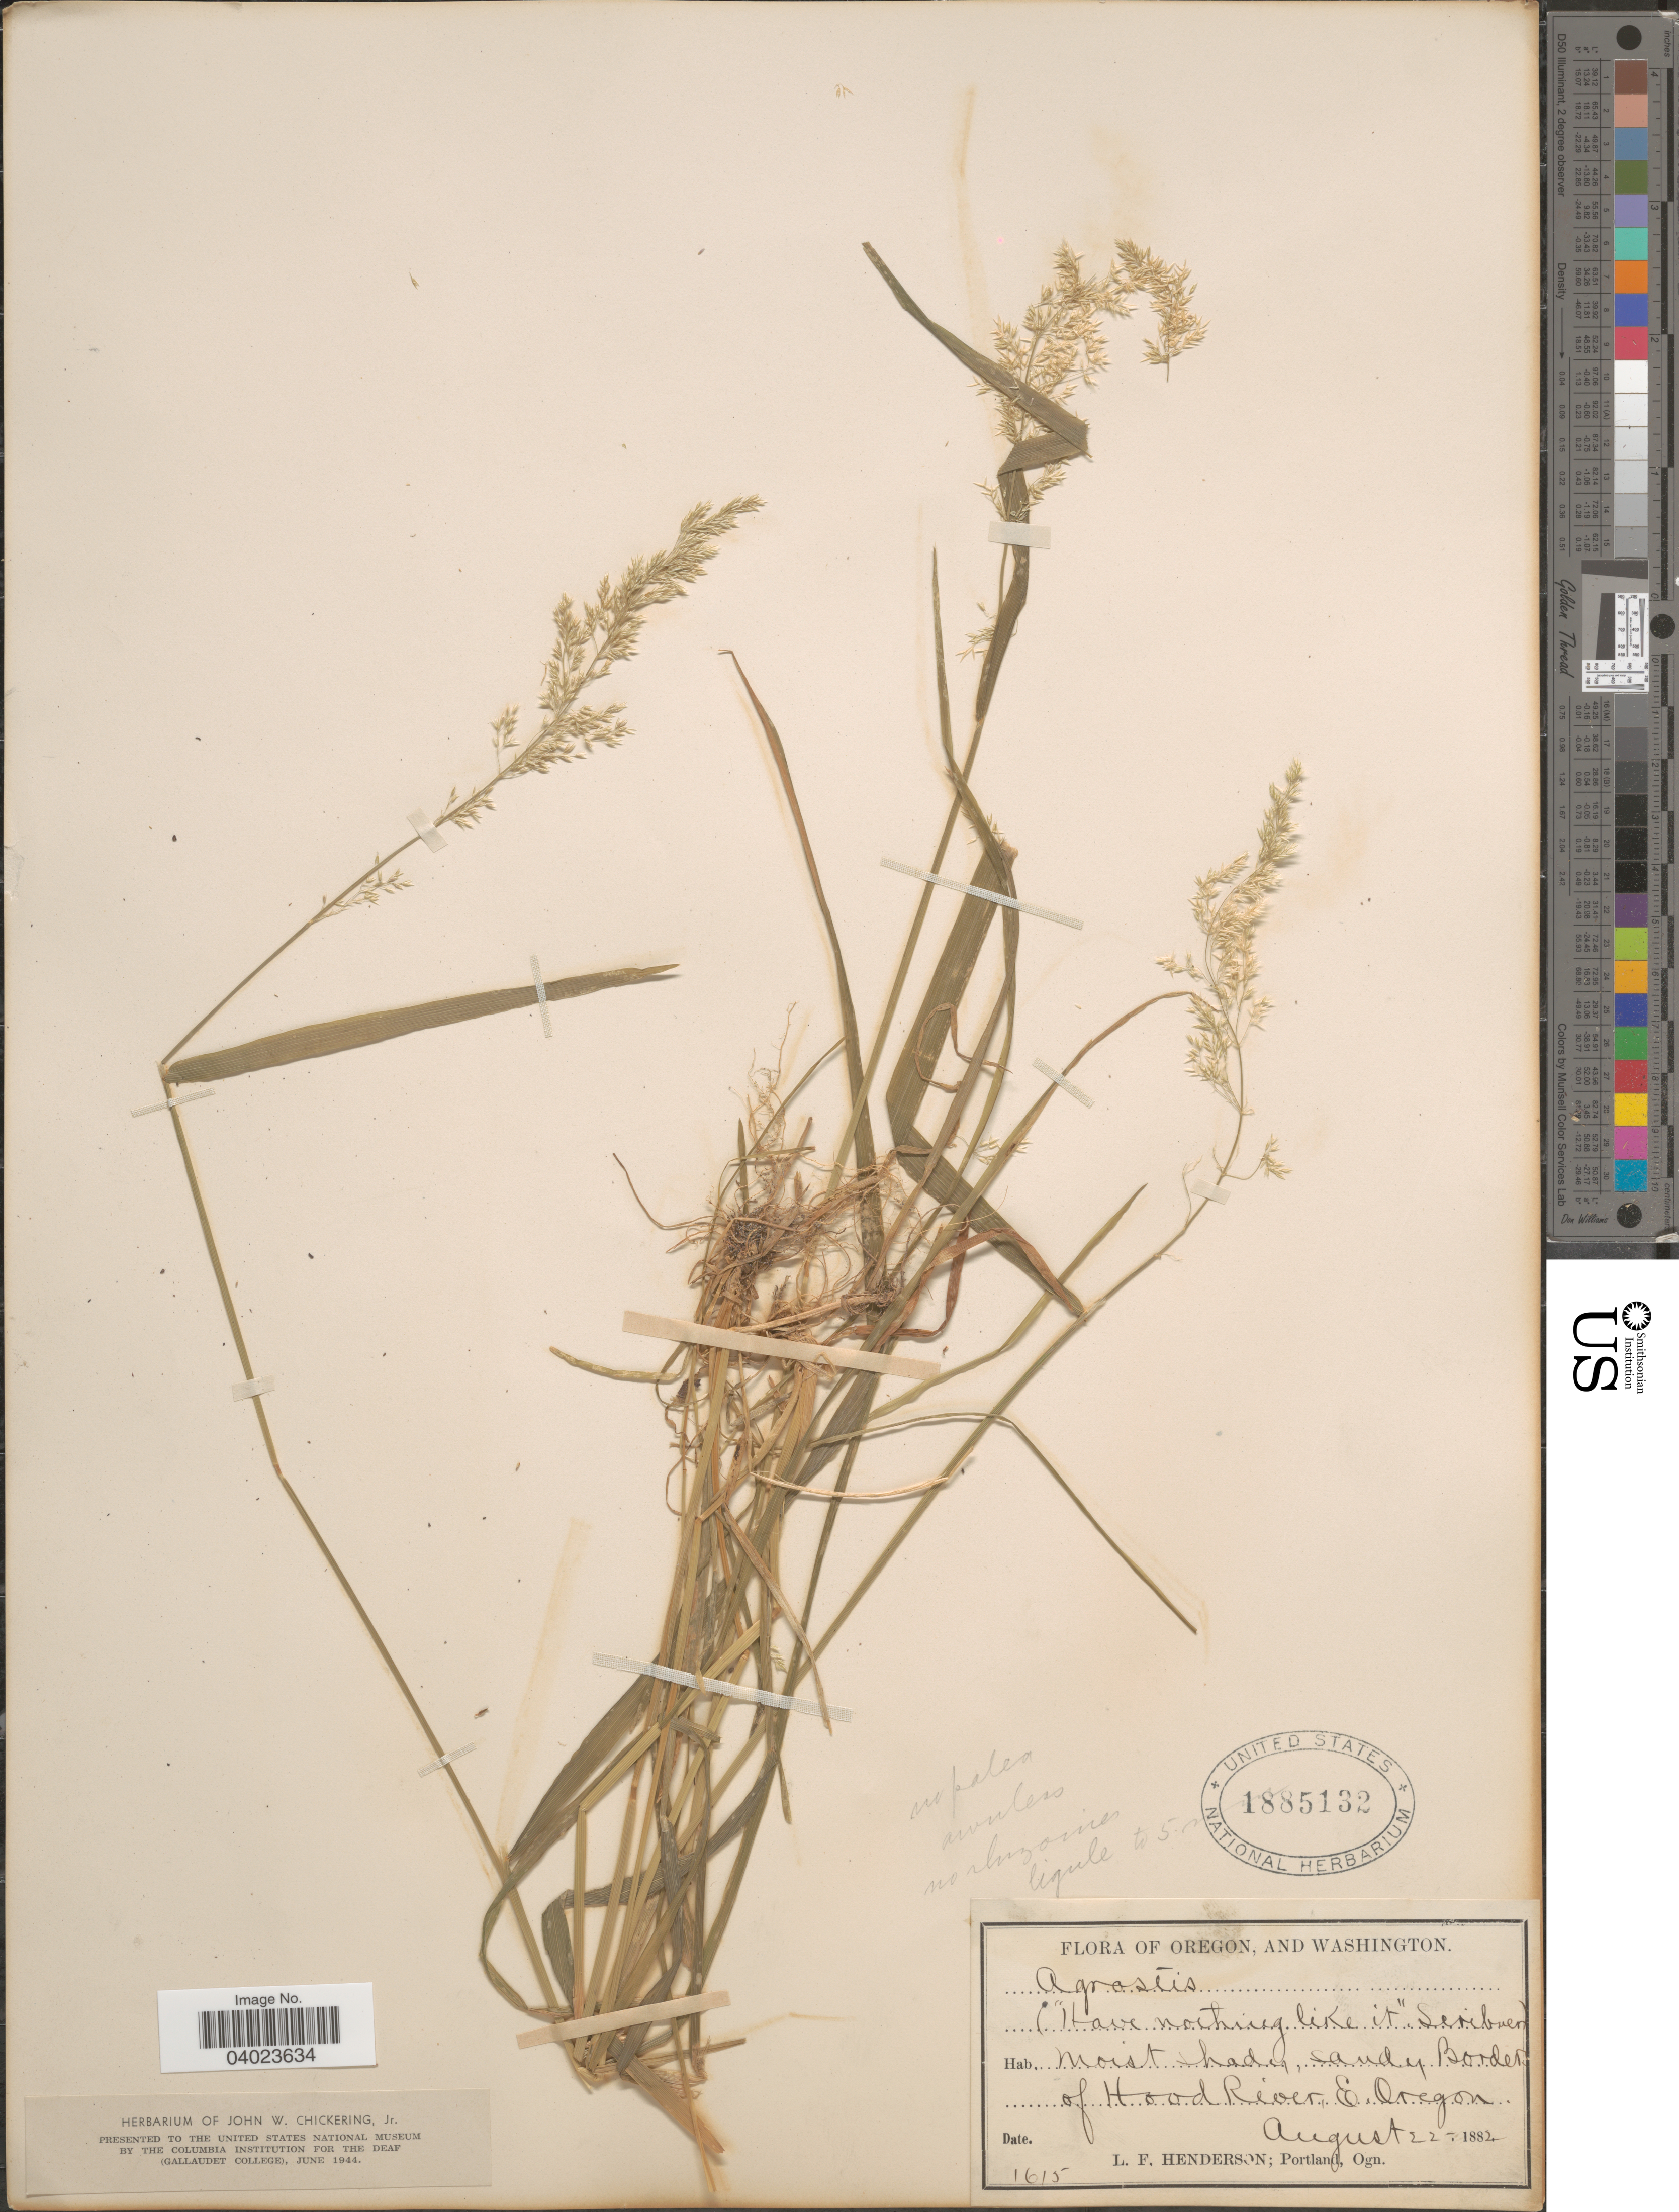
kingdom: Plantae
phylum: Tracheophyta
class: Liliopsida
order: Poales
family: Poaceae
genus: Agrostis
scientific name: Agrostis sp.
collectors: L. Henderson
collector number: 1615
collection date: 1882-08-22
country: United States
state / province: Oregon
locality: Moist shade, sandy Border of Hood River, E. Oregon.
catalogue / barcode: US 1885132